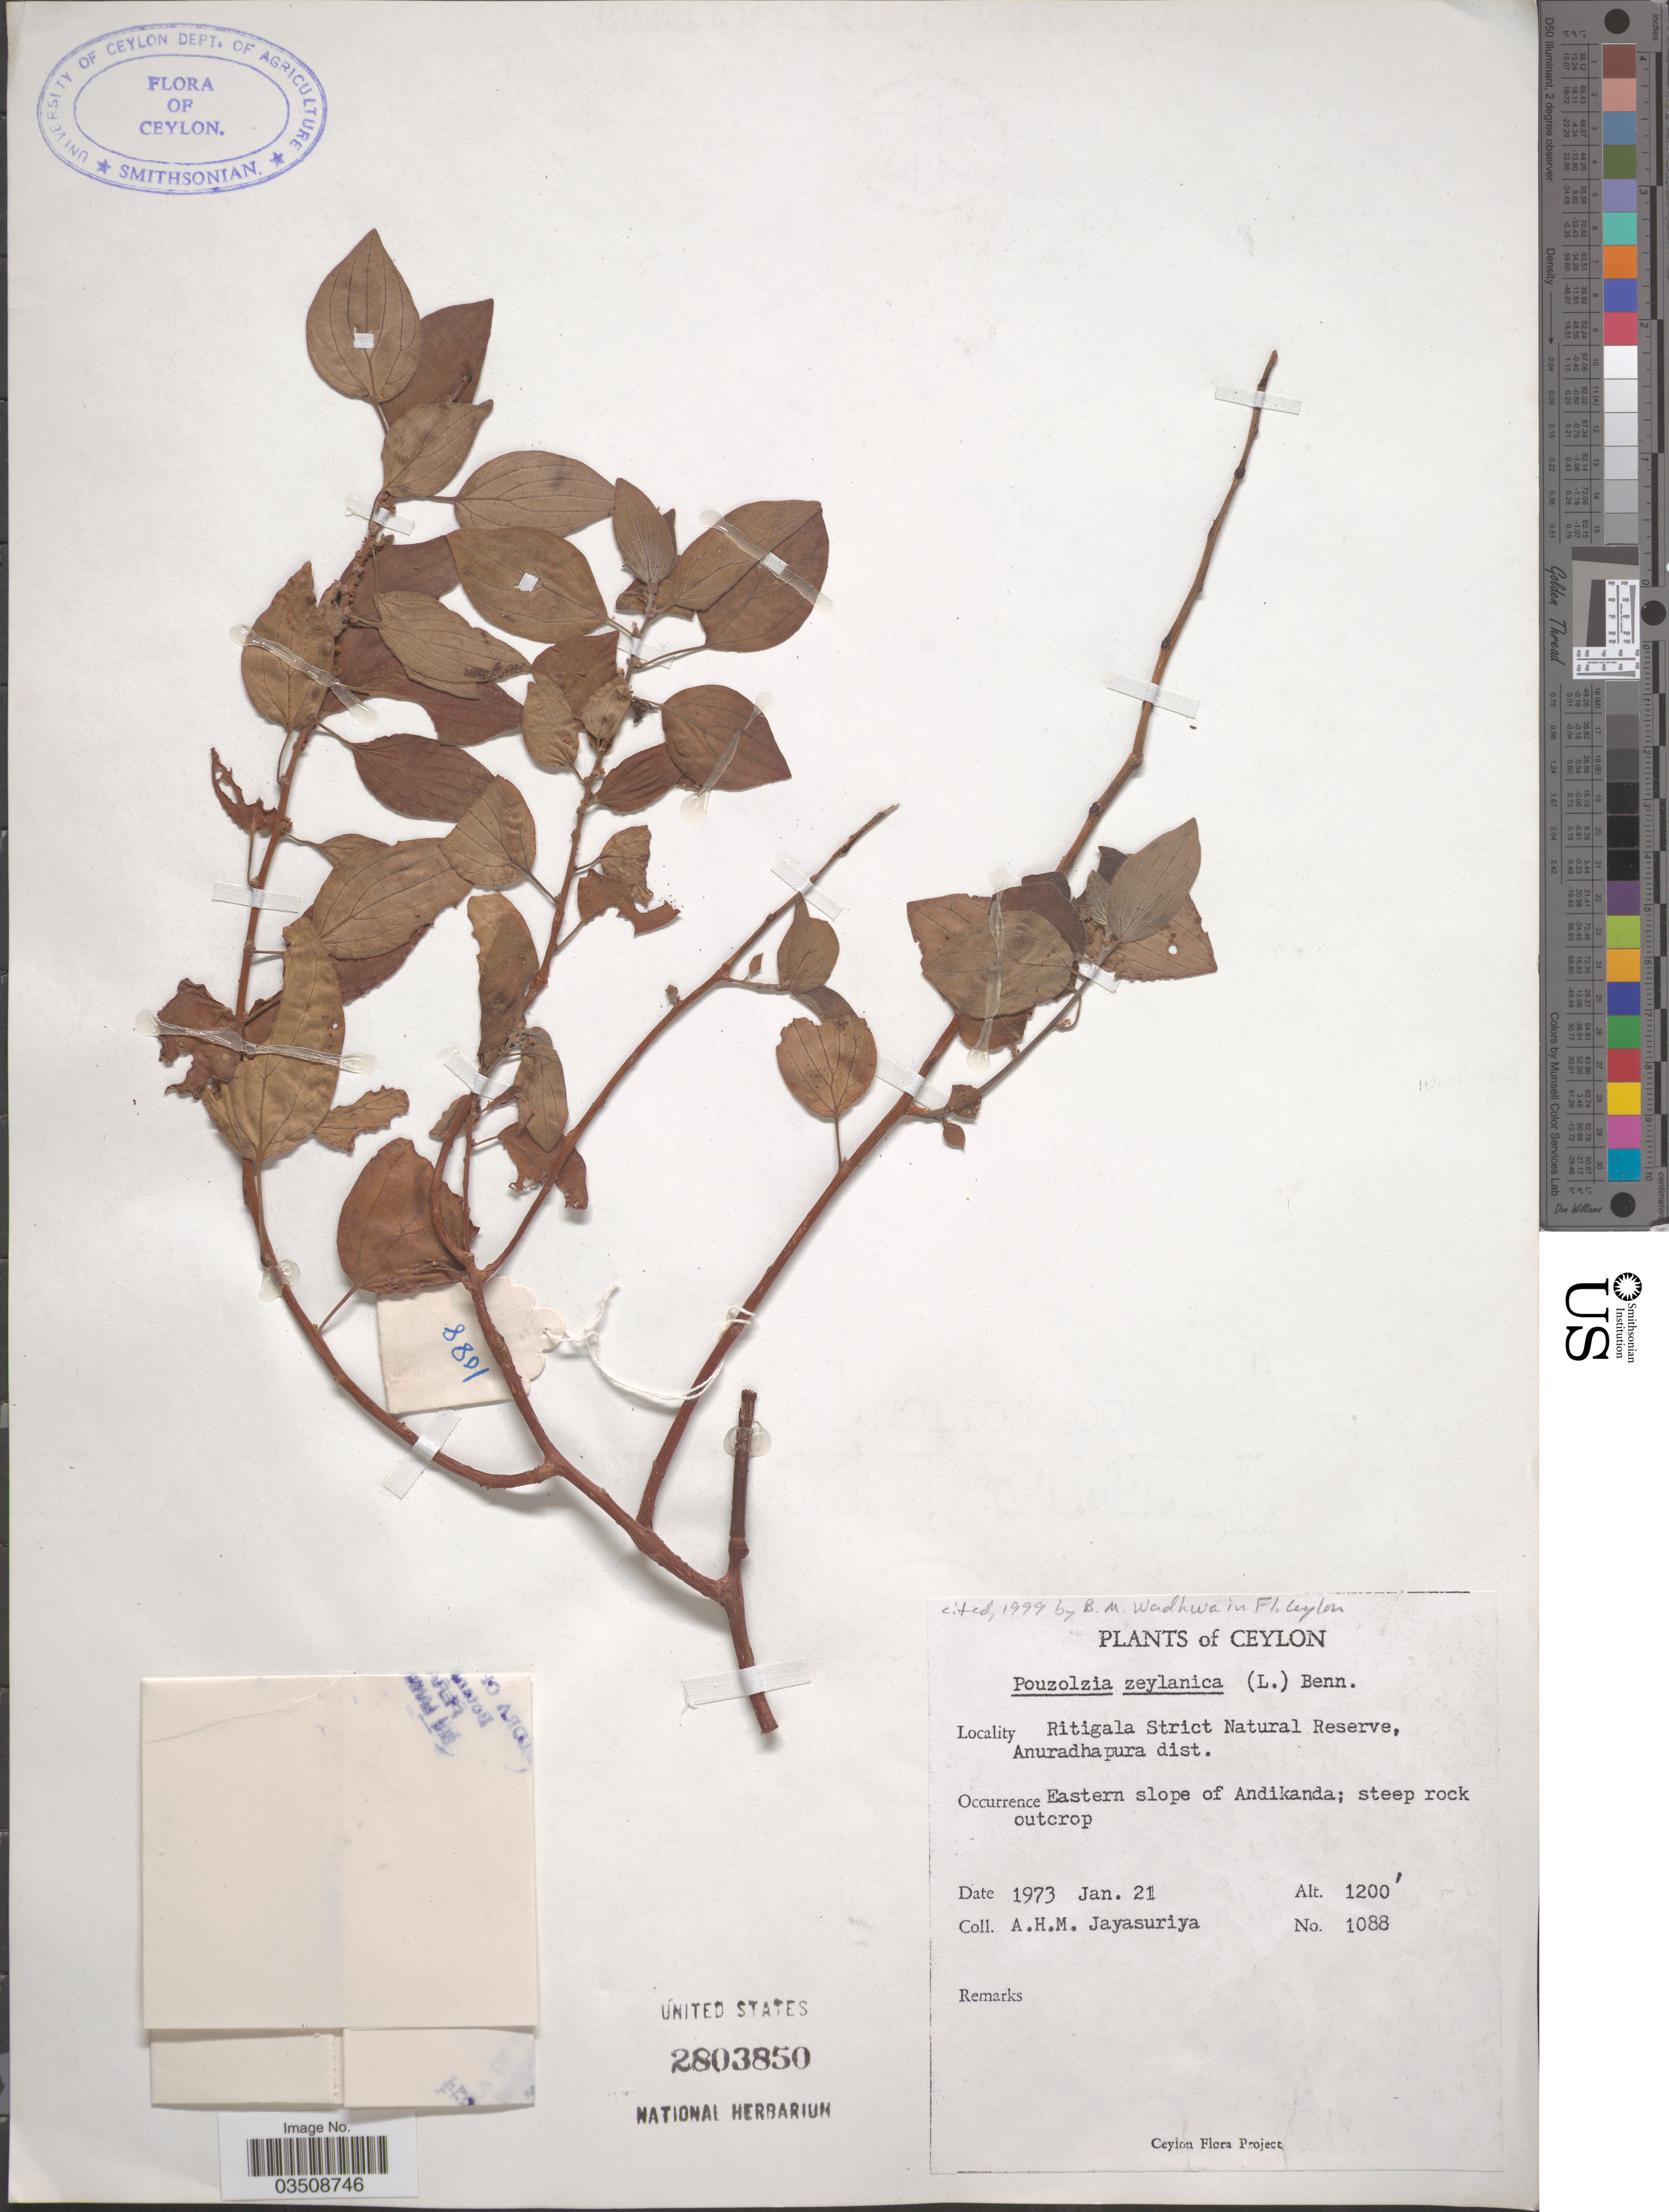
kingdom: Plantae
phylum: Tracheophyta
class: Magnoliopsida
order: Rosales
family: Urticaceae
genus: Pouzolzia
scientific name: Pouzolzia zeylanica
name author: (L.) Benn.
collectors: A. H. Jayasuriya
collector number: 1088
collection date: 1973-01-21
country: Sri Lanka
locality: Ceylon. Ritigala Strict Natural Reserve, Anuradhapura dist. Eastern slope of Andikanda.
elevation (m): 366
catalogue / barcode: US 2803850